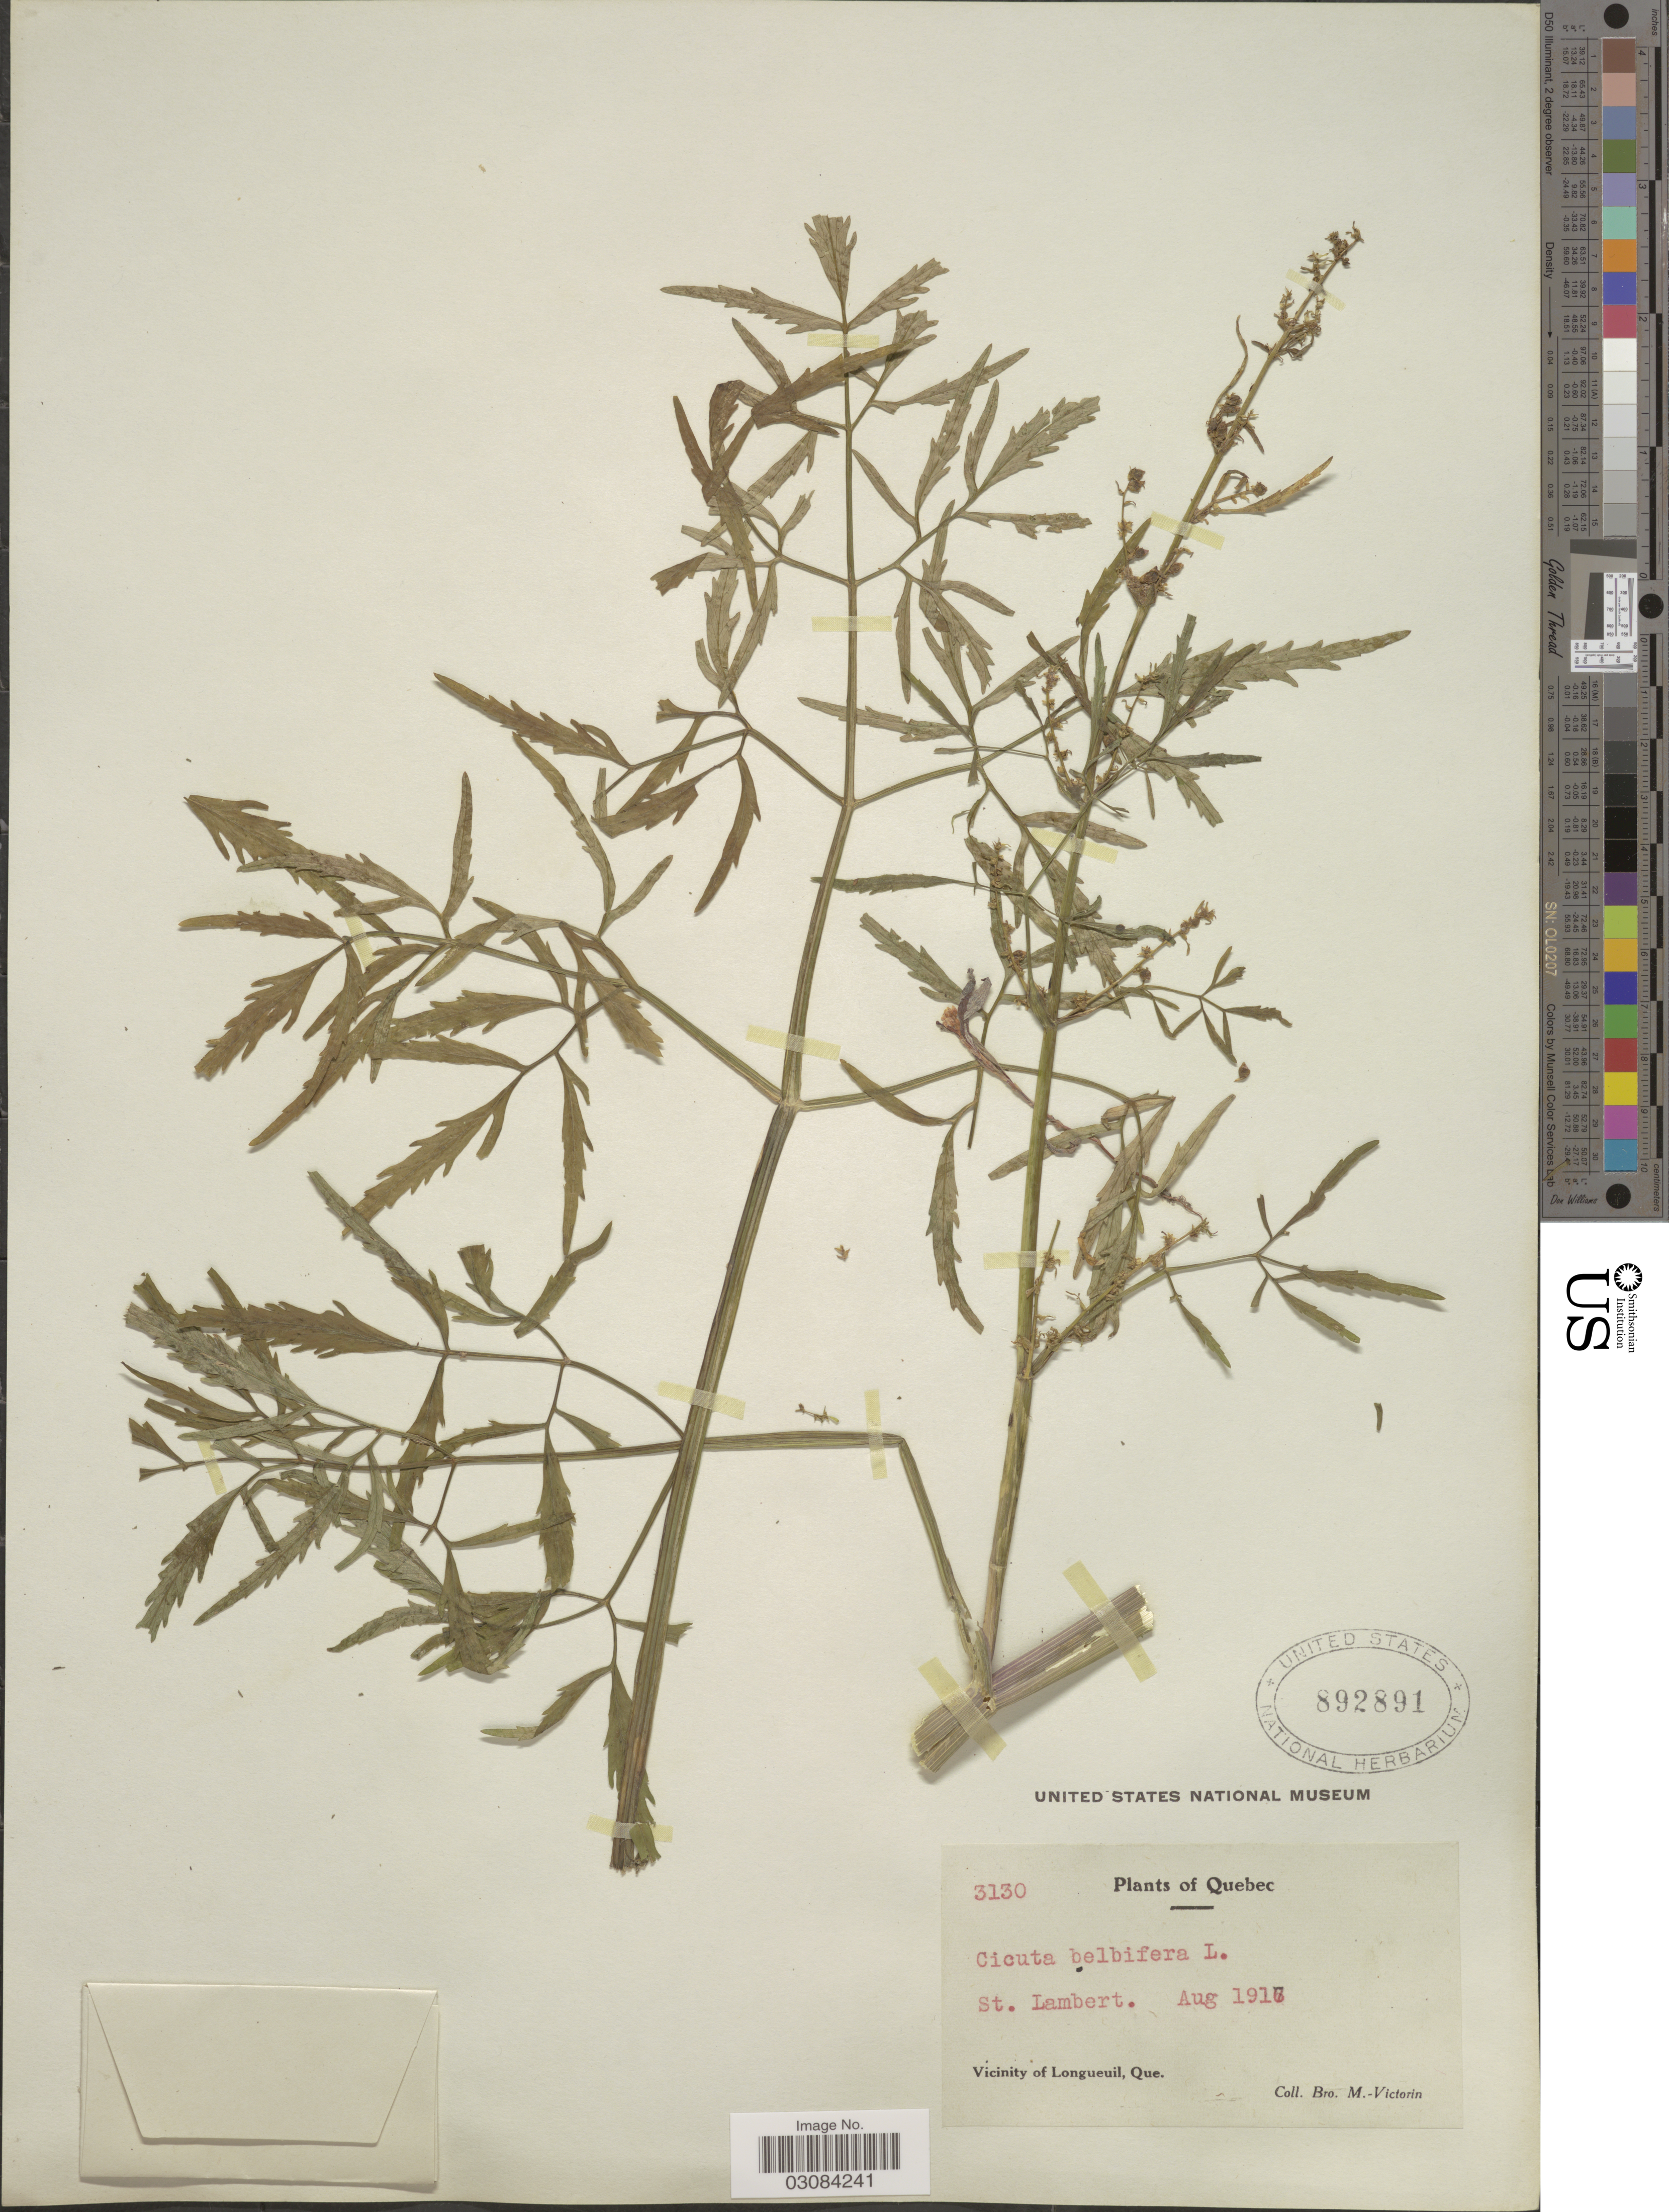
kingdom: Plantae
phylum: Tracheophyta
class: Magnoliopsida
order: Apiales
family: Apiaceae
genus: Cicuta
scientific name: Cicuta bulbifera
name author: L.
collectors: Fr. Marie-Victorin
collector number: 3130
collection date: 1917-08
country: Canada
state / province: Quebec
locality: St. Lambert. Vicinity of Longueuil.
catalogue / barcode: US 892891